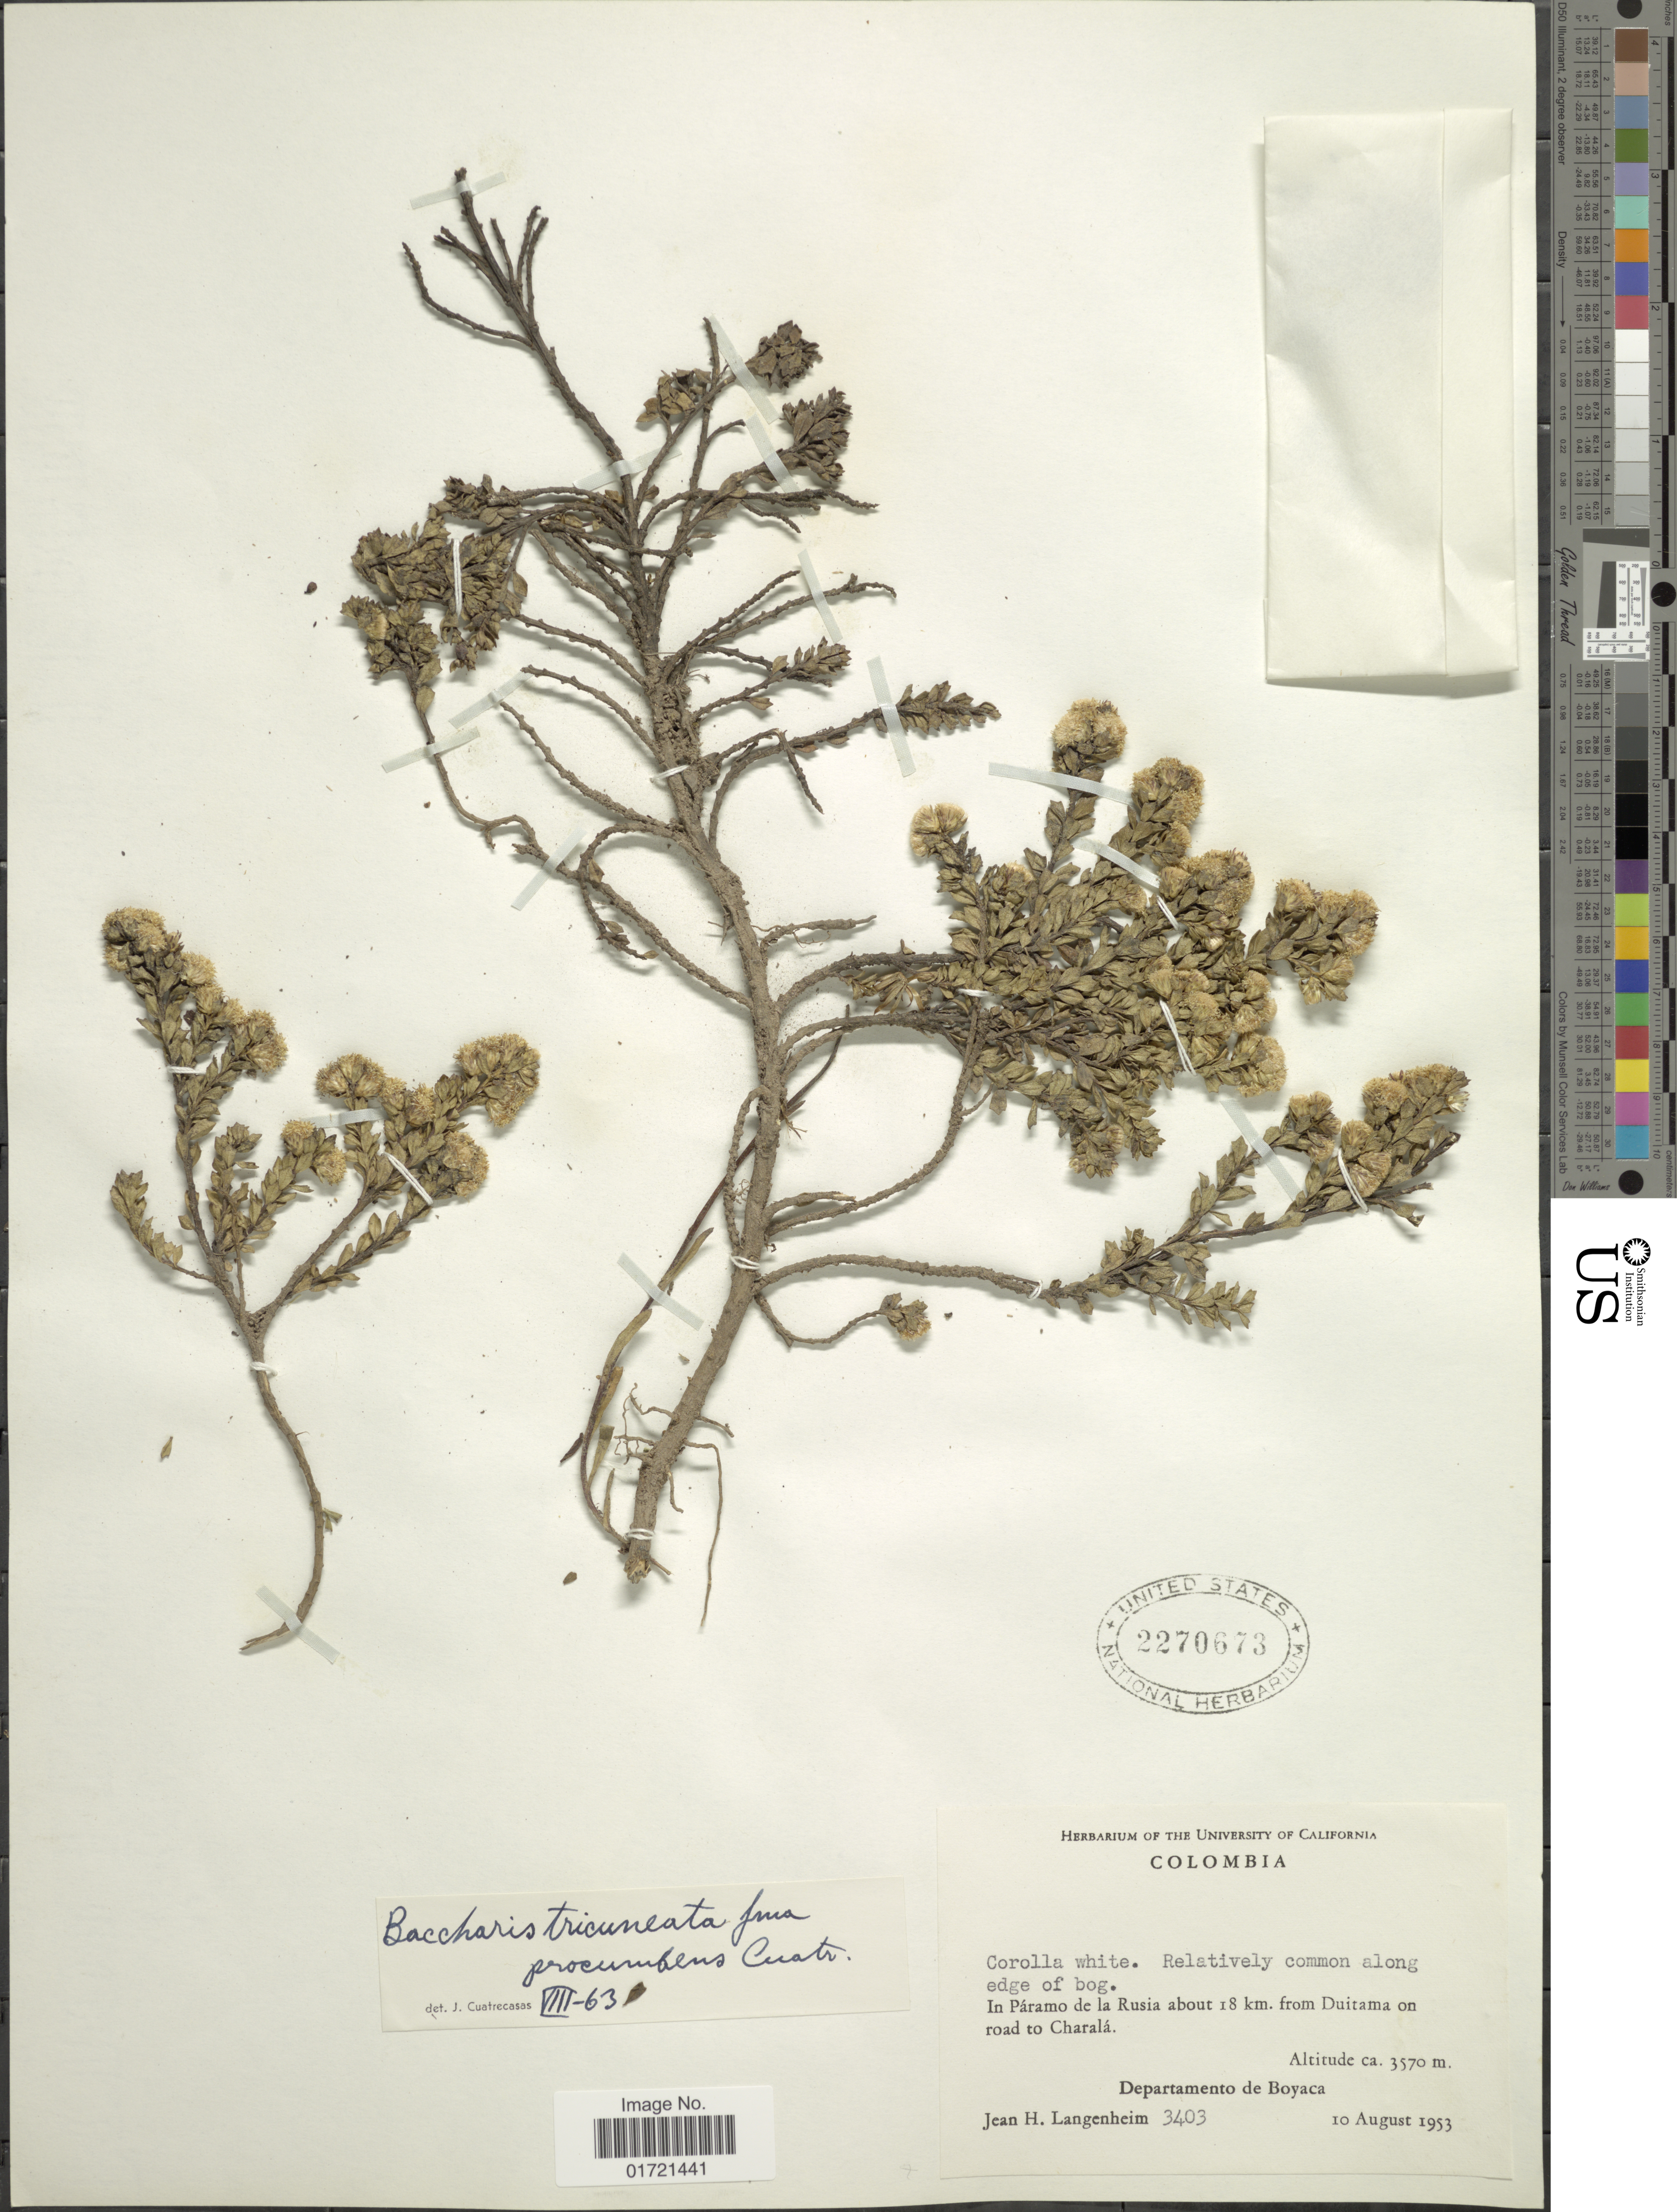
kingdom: Plantae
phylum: Tracheophyta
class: Magnoliopsida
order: Asterales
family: Asteraceae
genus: Baccharis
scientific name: Baccharis tricuneata f. procumbens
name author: Cuatrec.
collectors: J. H. Langenheim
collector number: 3403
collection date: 1953-08-10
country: Colombia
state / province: Boyacá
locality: In Paramo de la Rusia about 18 km. from Duitama on road to Charala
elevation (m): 3570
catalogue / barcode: US 2270673